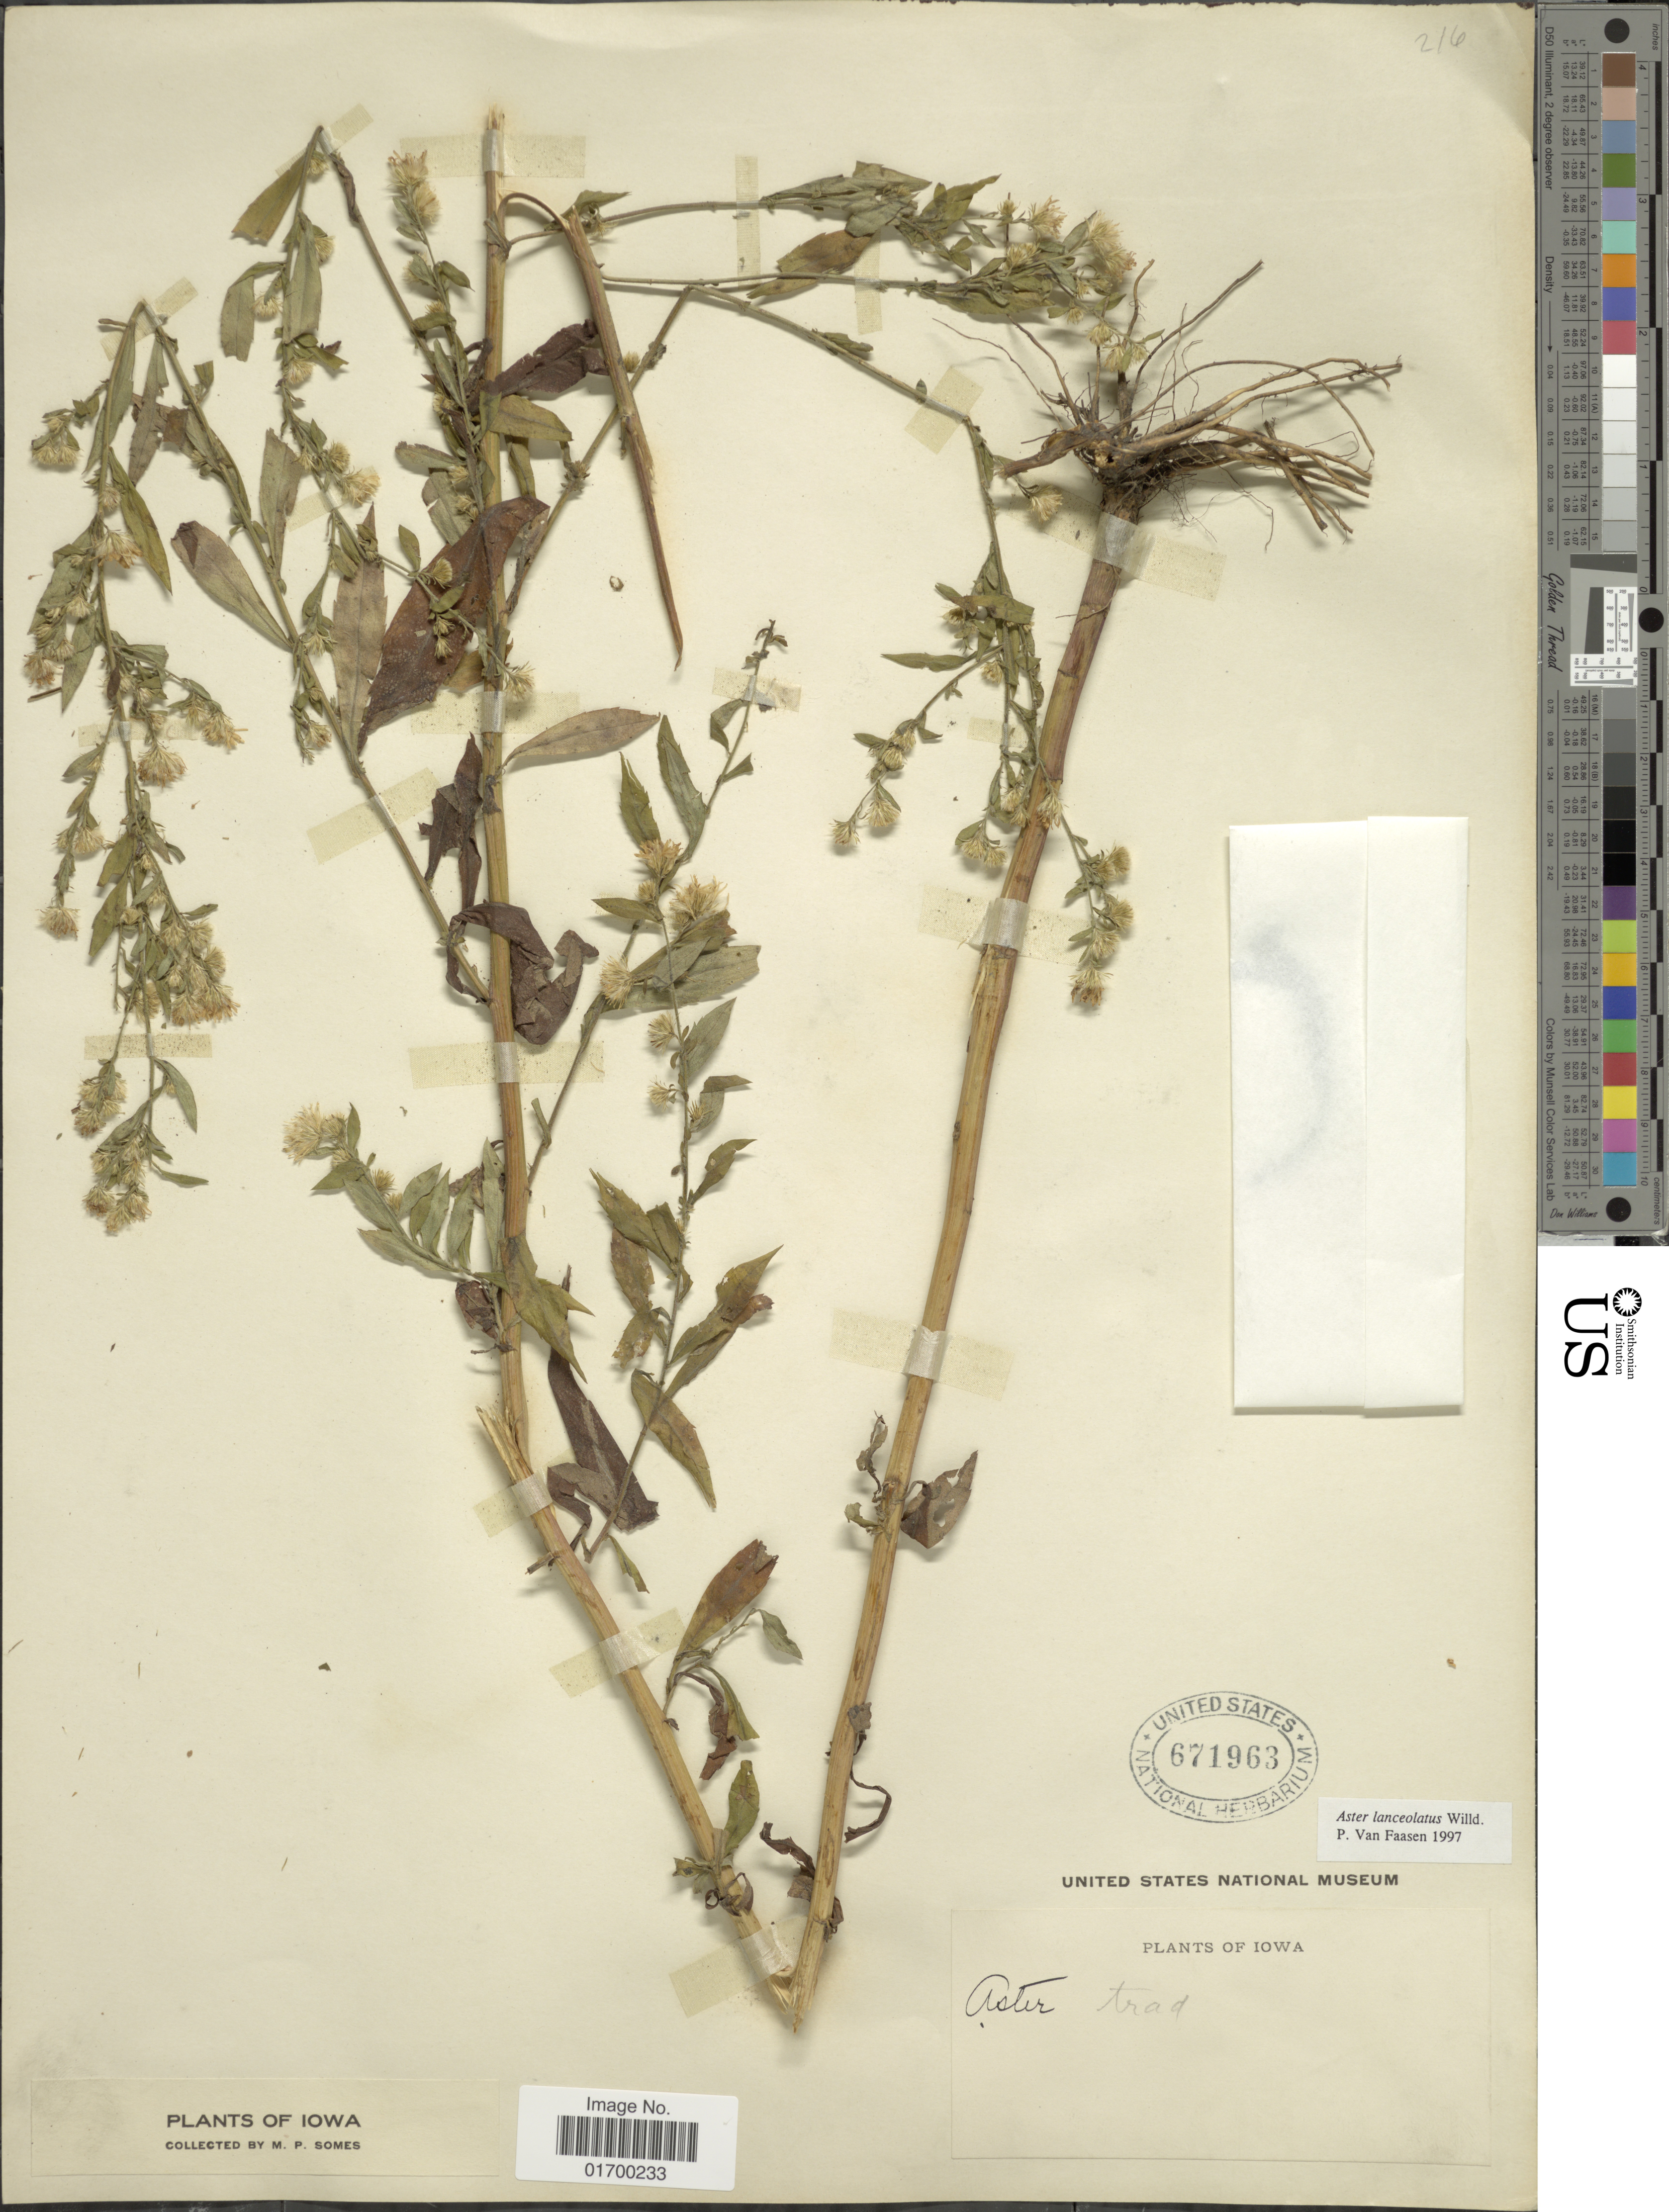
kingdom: Plantae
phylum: Tracheophyta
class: Magnoliopsida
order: Asterales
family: Asteraceae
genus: Symphyotrichum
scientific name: Symphyotrichum lanceolatum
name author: (Willd.) G.L. Nesom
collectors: M. Somes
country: United States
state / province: Iowa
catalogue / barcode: US 671963